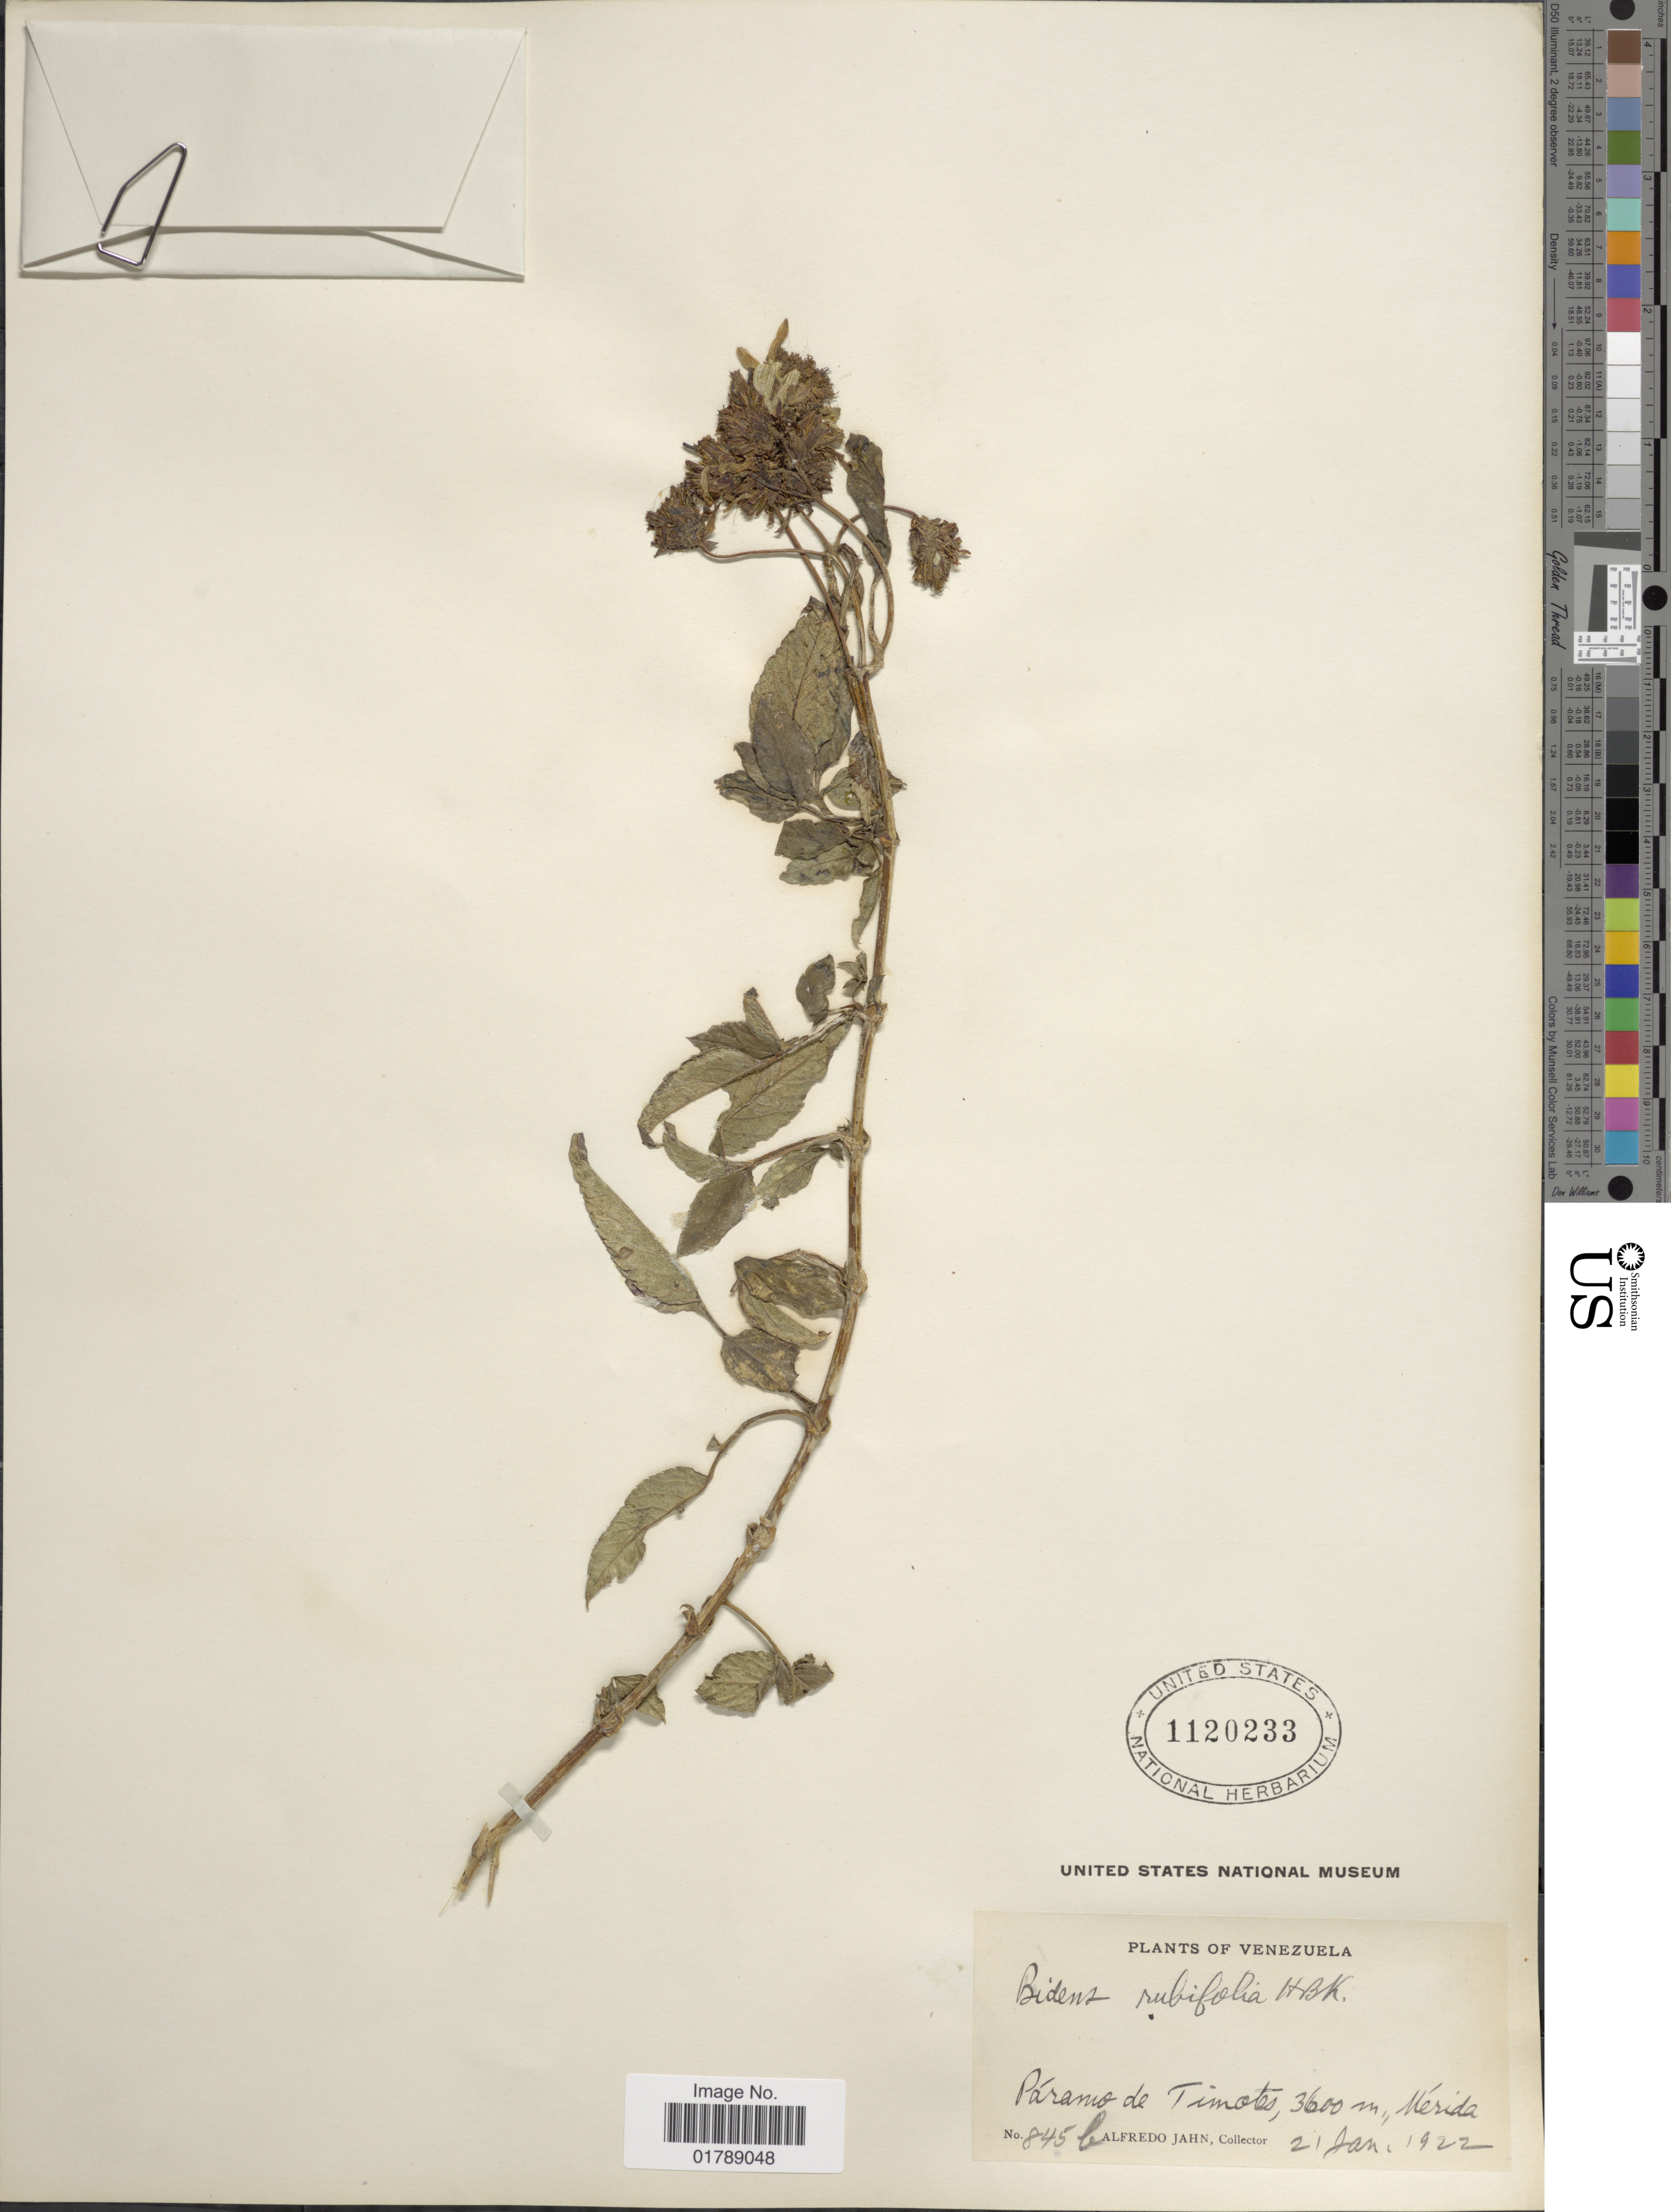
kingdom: Plantae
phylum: Tracheophyta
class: Magnoliopsida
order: Asterales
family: Asteraceae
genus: Bidens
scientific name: Bidens rubifolia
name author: Kunth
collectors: A. Jahn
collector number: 845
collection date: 1922-01-21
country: Venezuela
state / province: Mérida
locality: Páramo de Timotes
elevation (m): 3600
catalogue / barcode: US 1120233